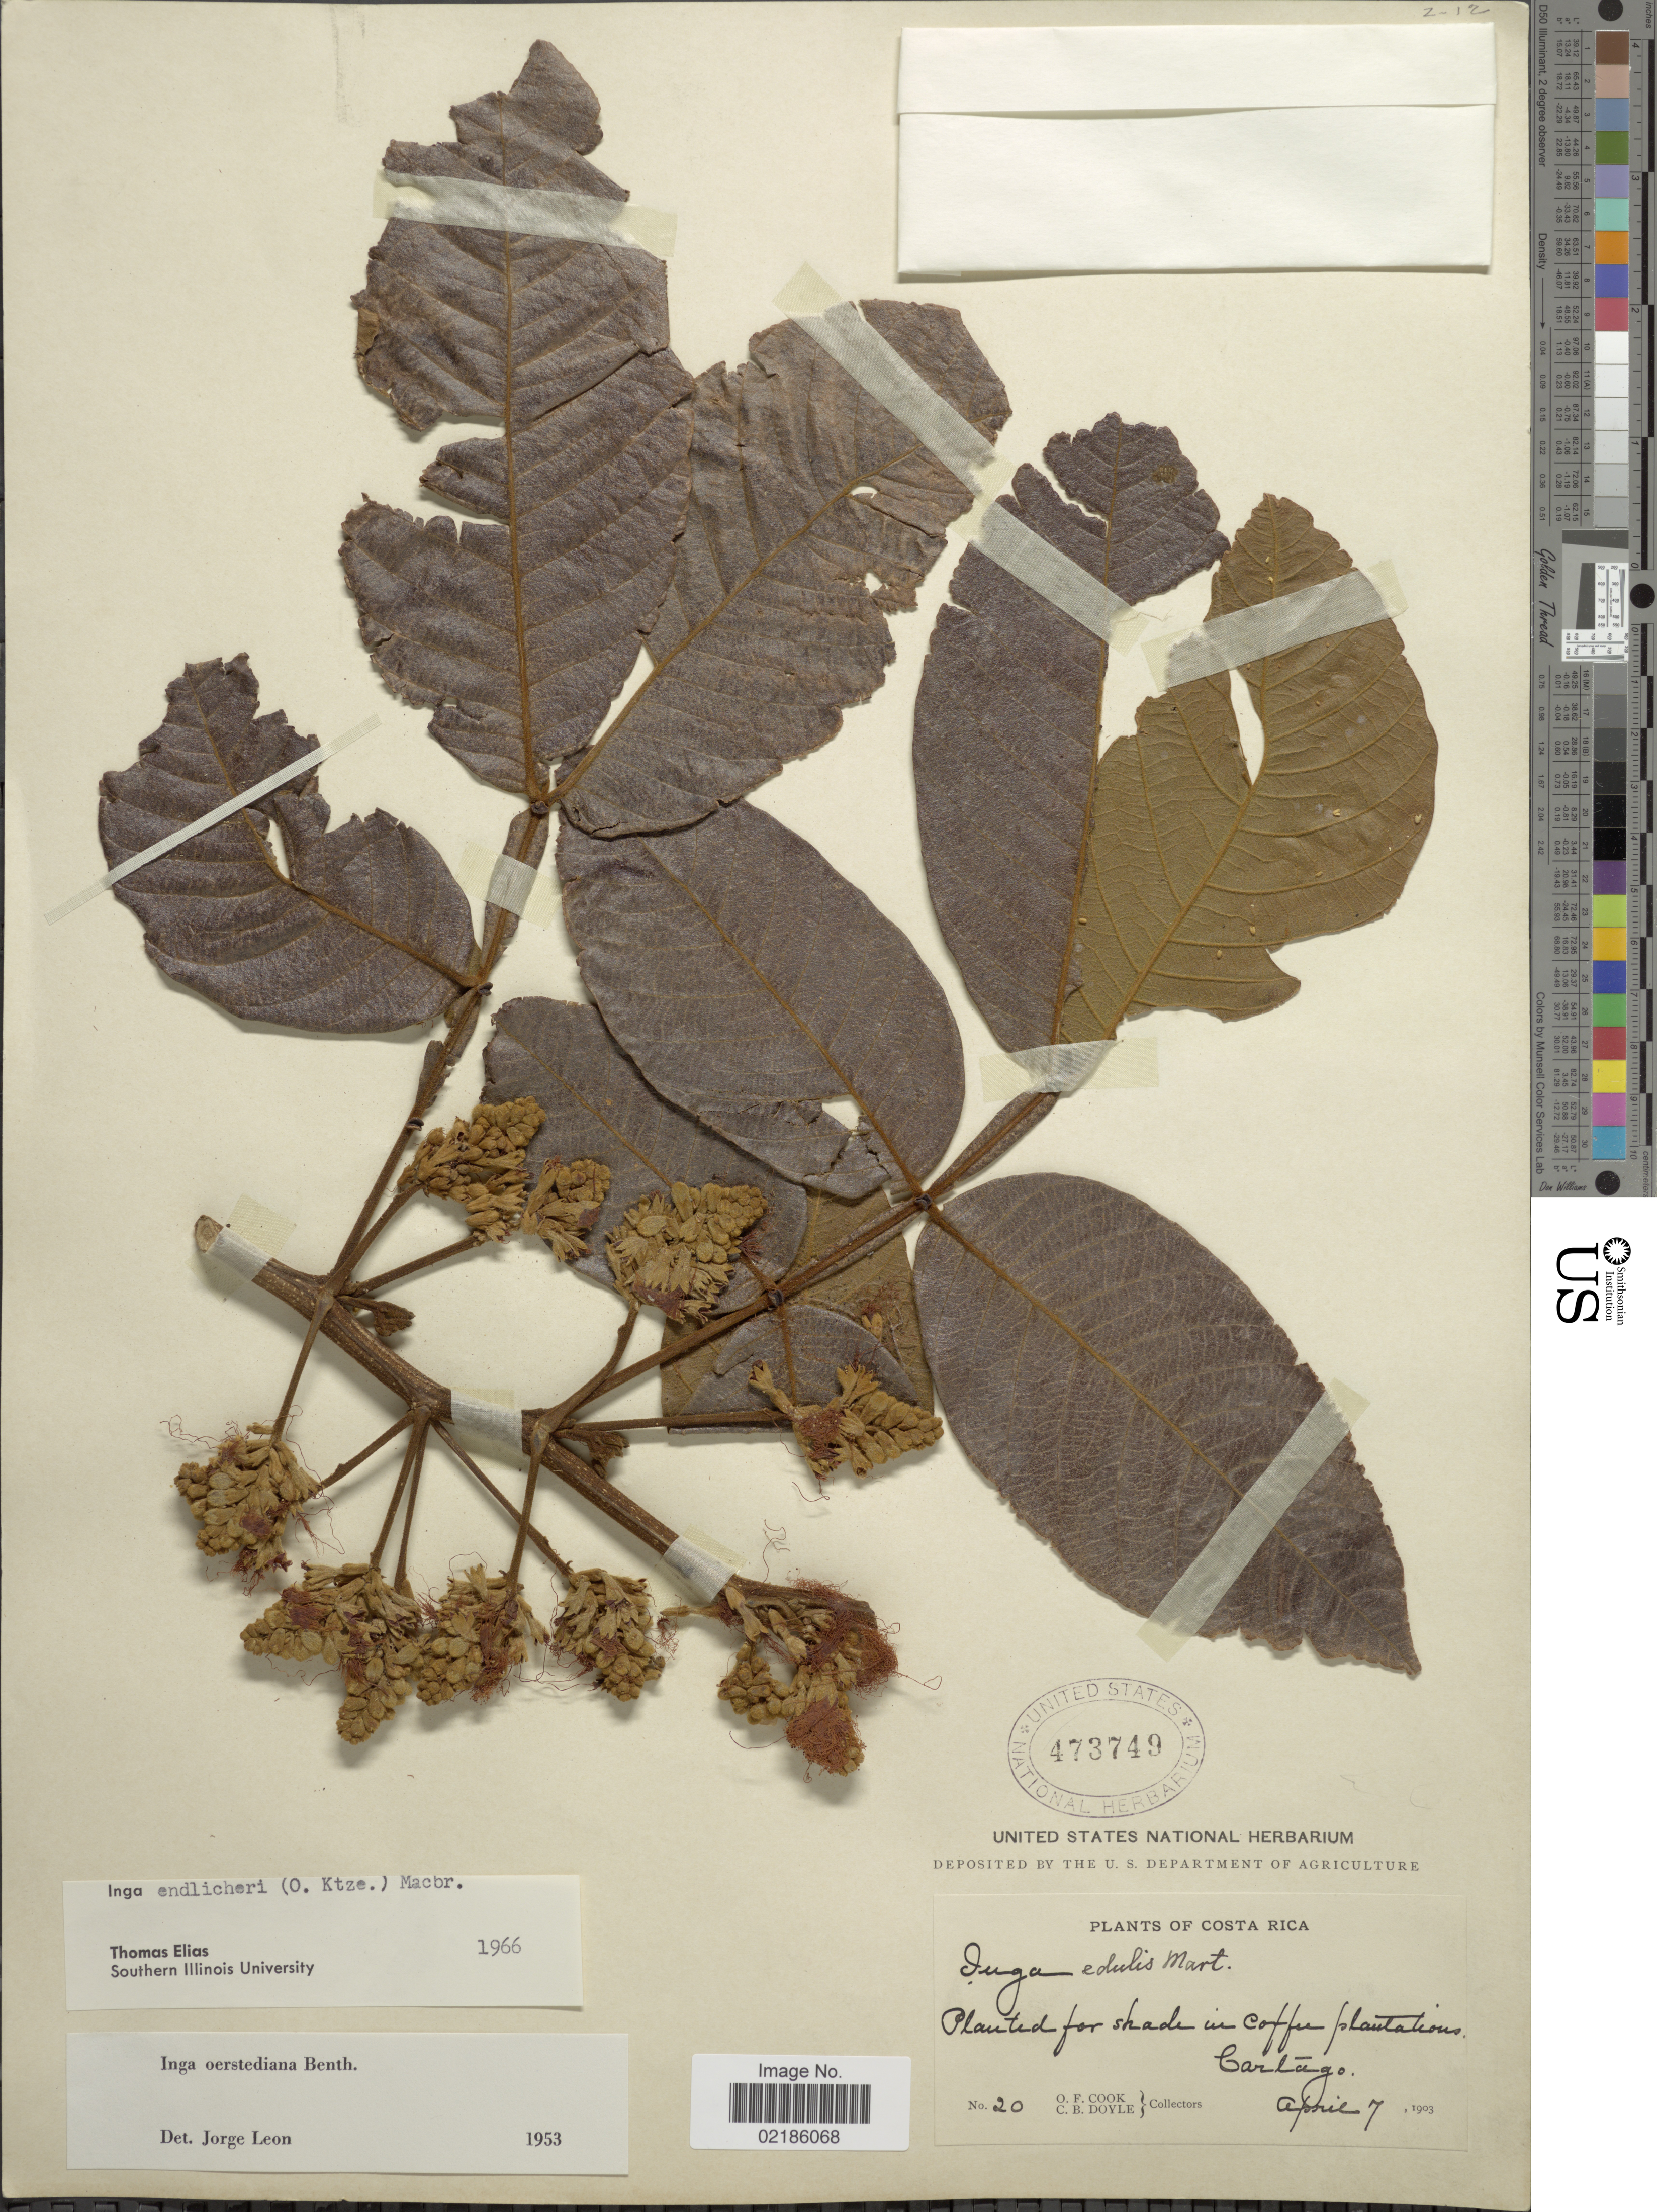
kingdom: Plantae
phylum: Tracheophyta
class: Magnoliopsida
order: Fabales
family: Fabaceae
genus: Inga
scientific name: Inga endlicheri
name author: (Kuntze) J.F. Macbr.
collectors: O. F. Cook & C. Doyle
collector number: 20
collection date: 1903-04-07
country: Costa Rica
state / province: Cartago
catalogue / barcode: US 473749